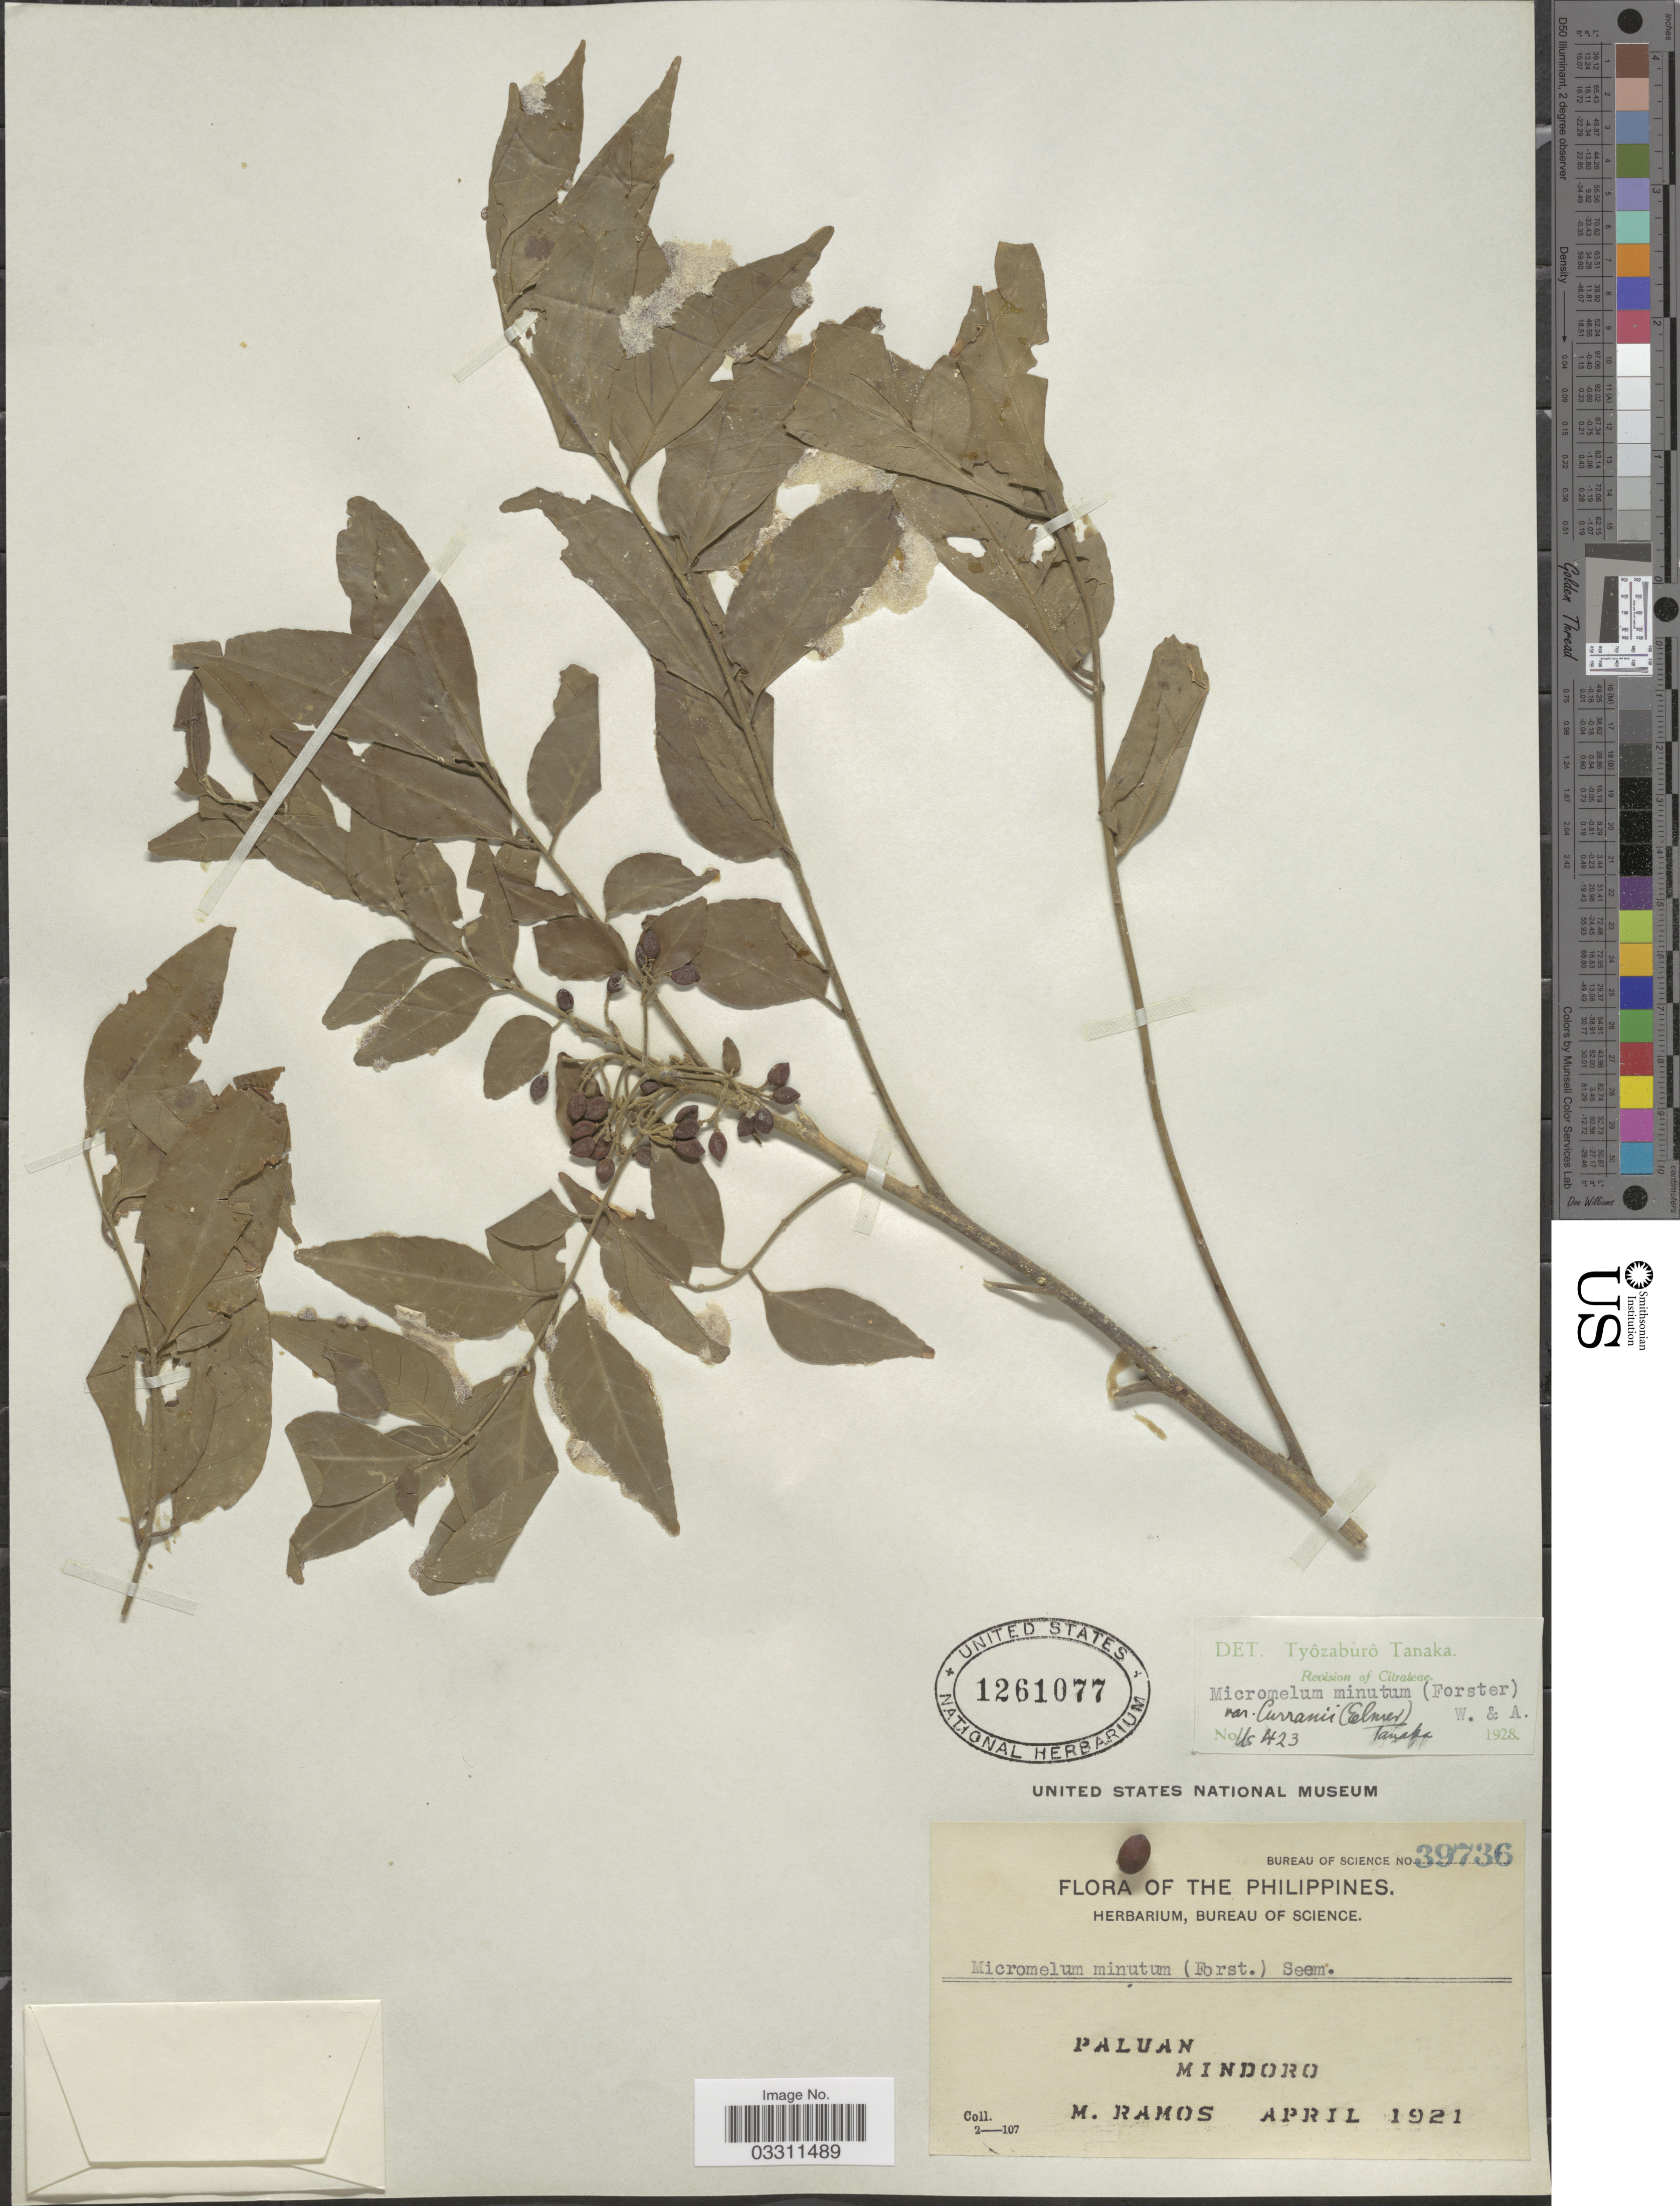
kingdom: Plantae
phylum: Tracheophyta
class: Magnoliopsida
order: Sapindales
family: Rutaceae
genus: Micromelum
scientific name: Micromelum minutum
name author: (G. Forst.) Wight & Arn.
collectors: M. Ramos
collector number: Bureau of Science 39736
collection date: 1921-04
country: Philippines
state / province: Mimaropa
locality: Paluan, Mindoro.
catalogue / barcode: US 1261077